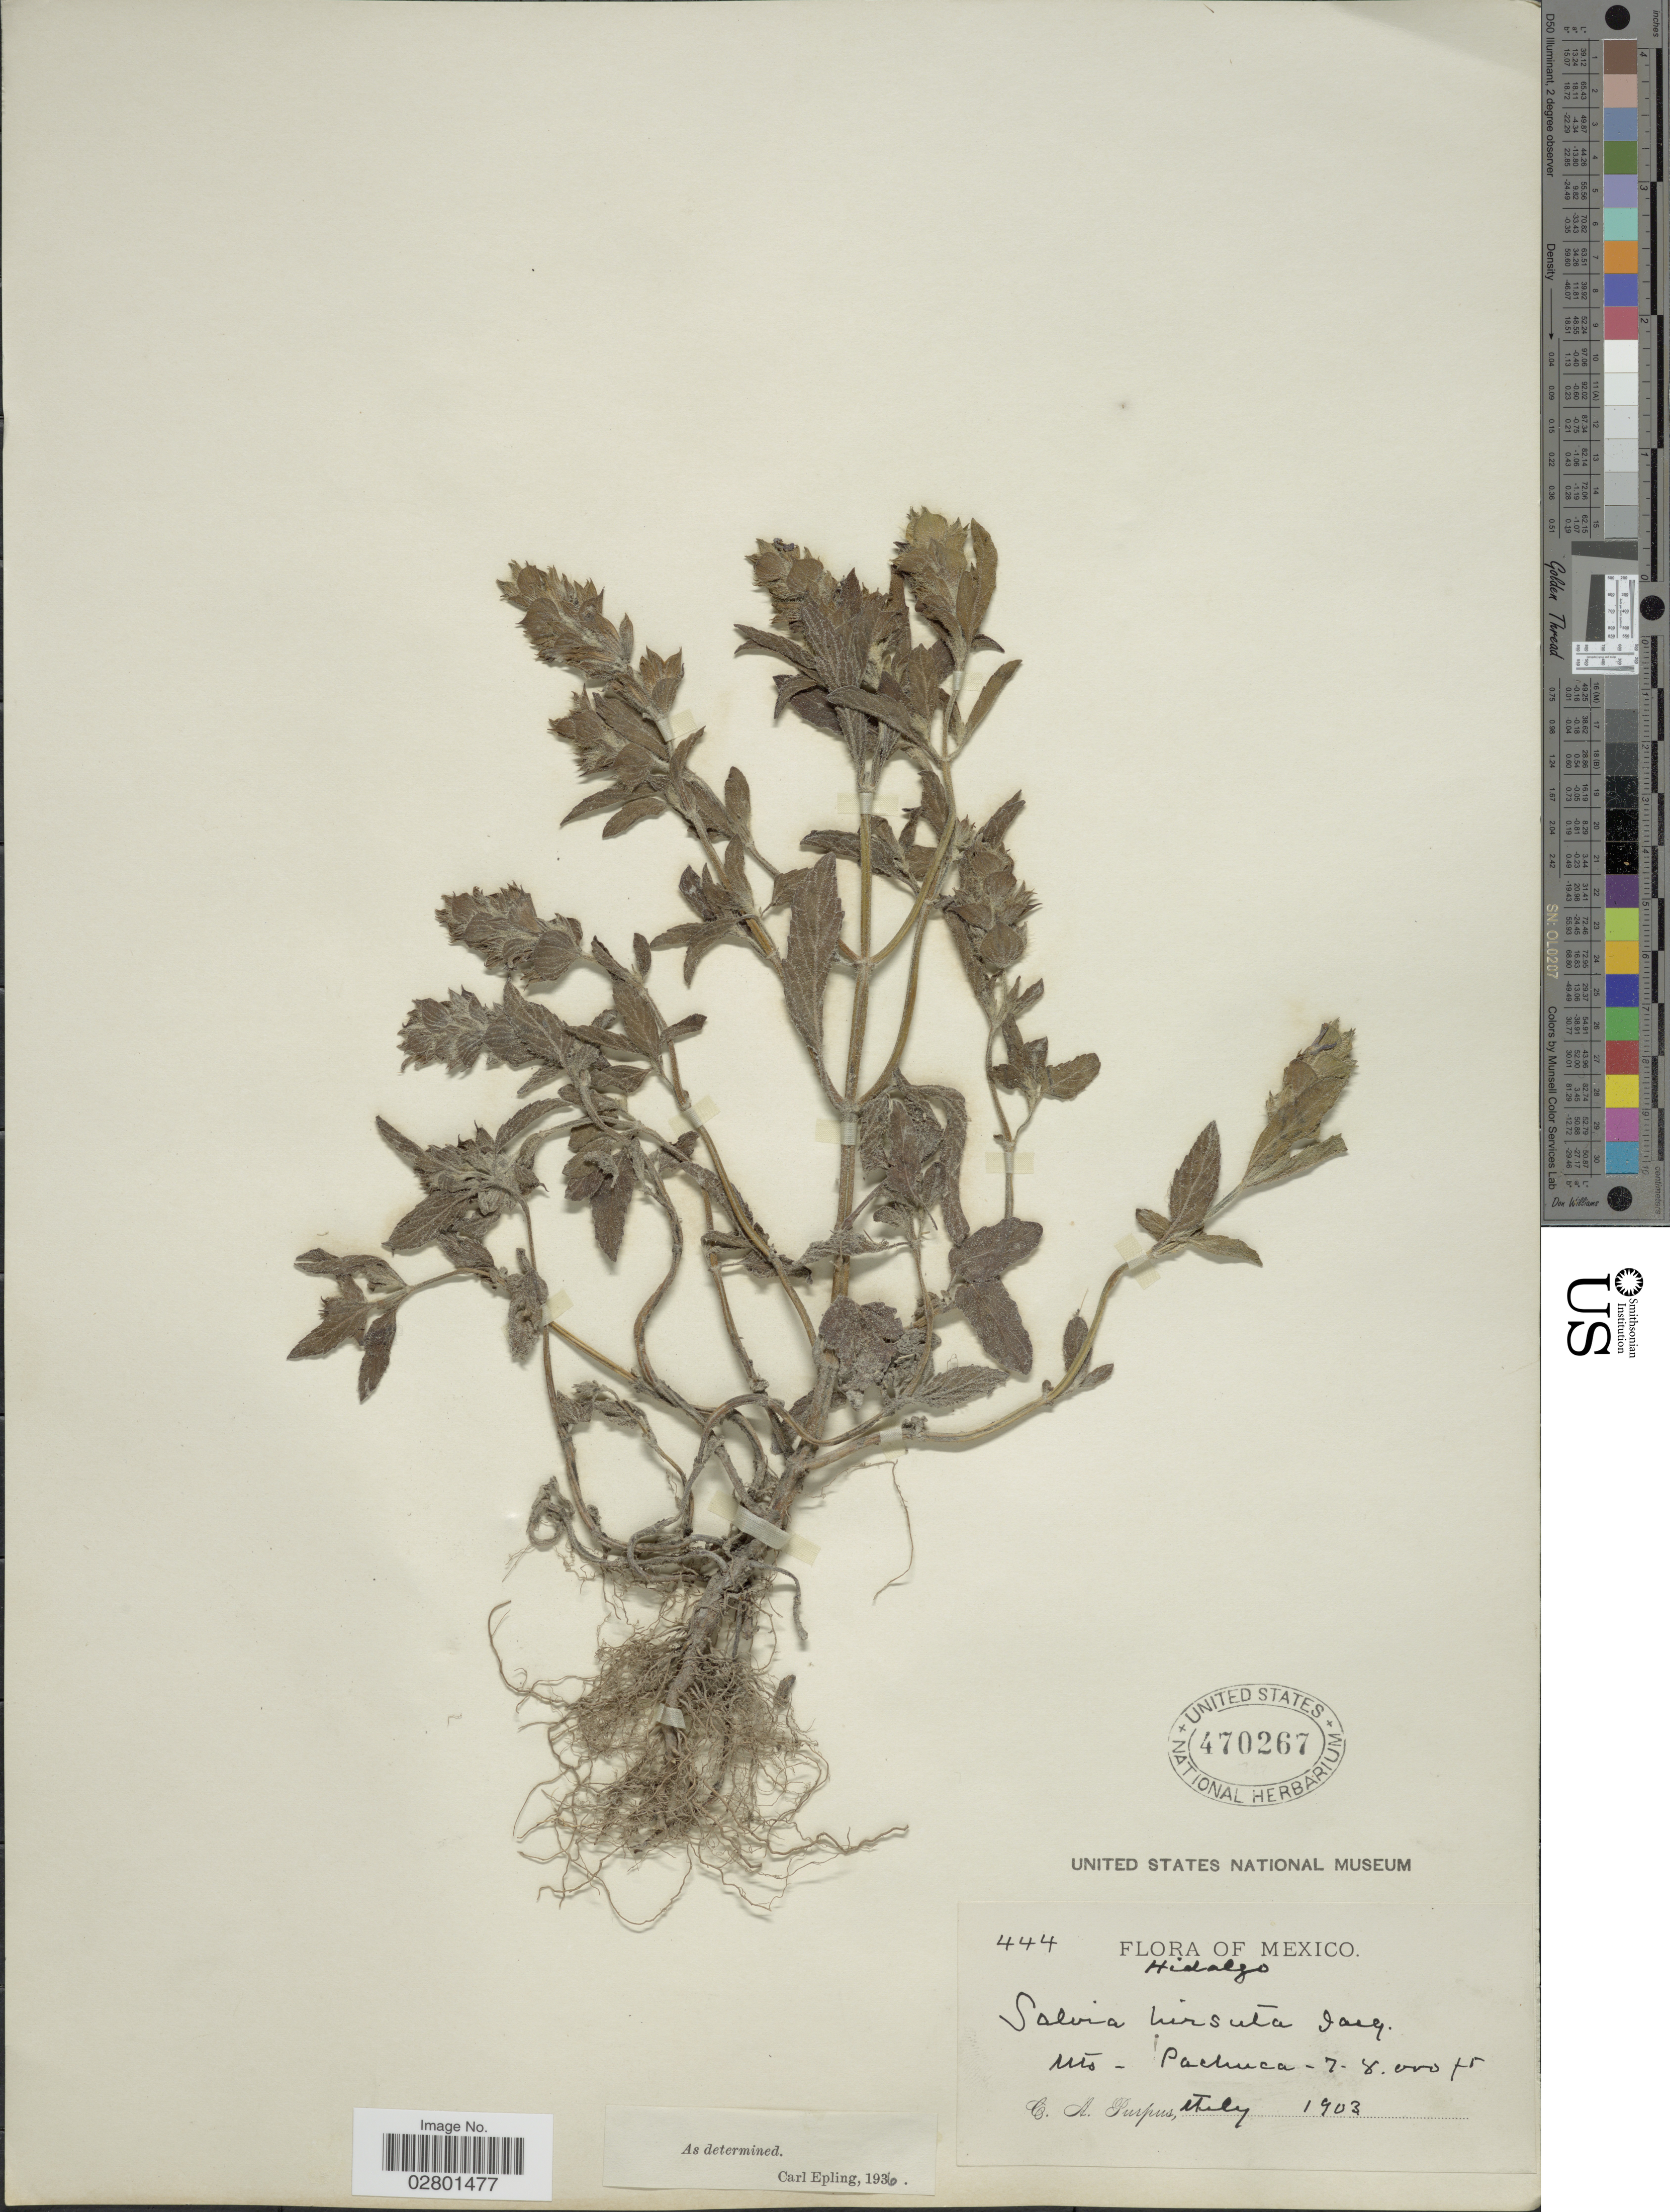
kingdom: Plantae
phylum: Tracheophyta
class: Magnoliopsida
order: Lamiales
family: Lamiaceae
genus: Salvia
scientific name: Salvia hirsuta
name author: Jacq.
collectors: C. A. Purpus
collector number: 444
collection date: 1903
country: Mexico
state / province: Hidalgo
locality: Mts-Pachuca.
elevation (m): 2134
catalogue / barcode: US 470267